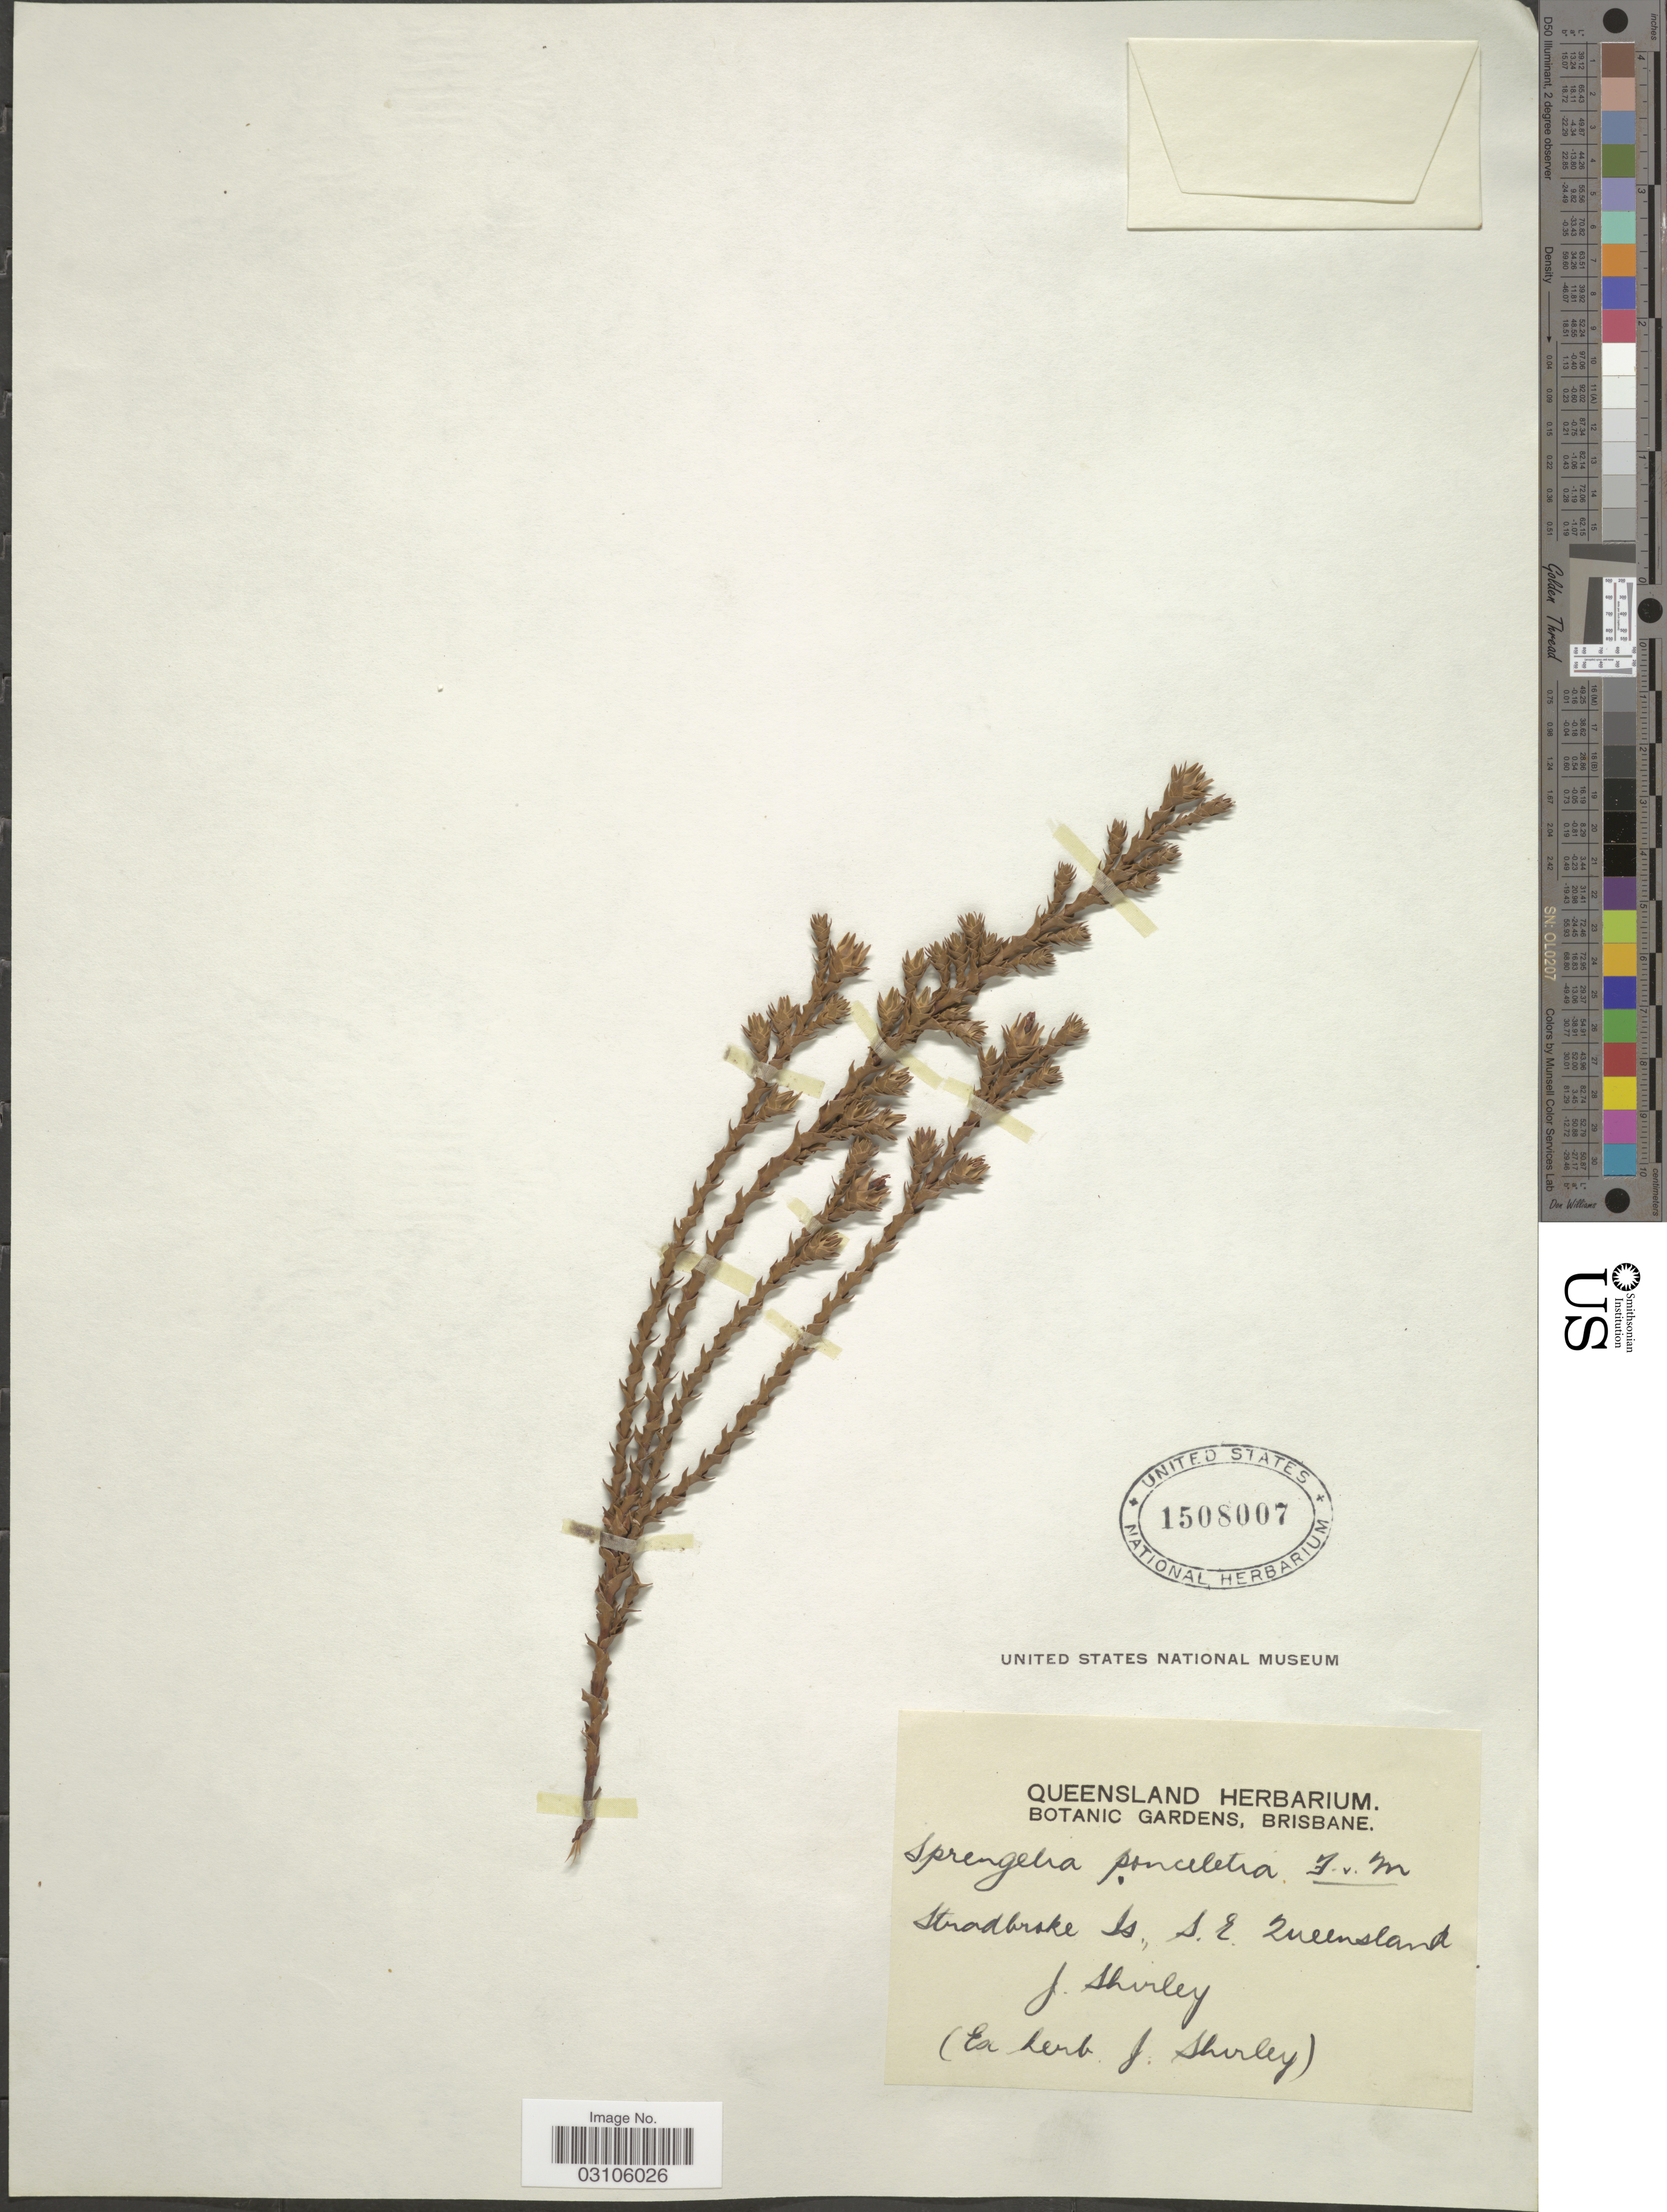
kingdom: Plantae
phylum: Tracheophyta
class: Magnoliopsida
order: Ericales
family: Ericaceae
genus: Sprengelia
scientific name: Sprengelia ponceletia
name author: F. Muell.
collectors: J. Shirley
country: Australia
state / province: Queensland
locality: Stradbroke Is., S. E. Queensland.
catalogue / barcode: US 1508007